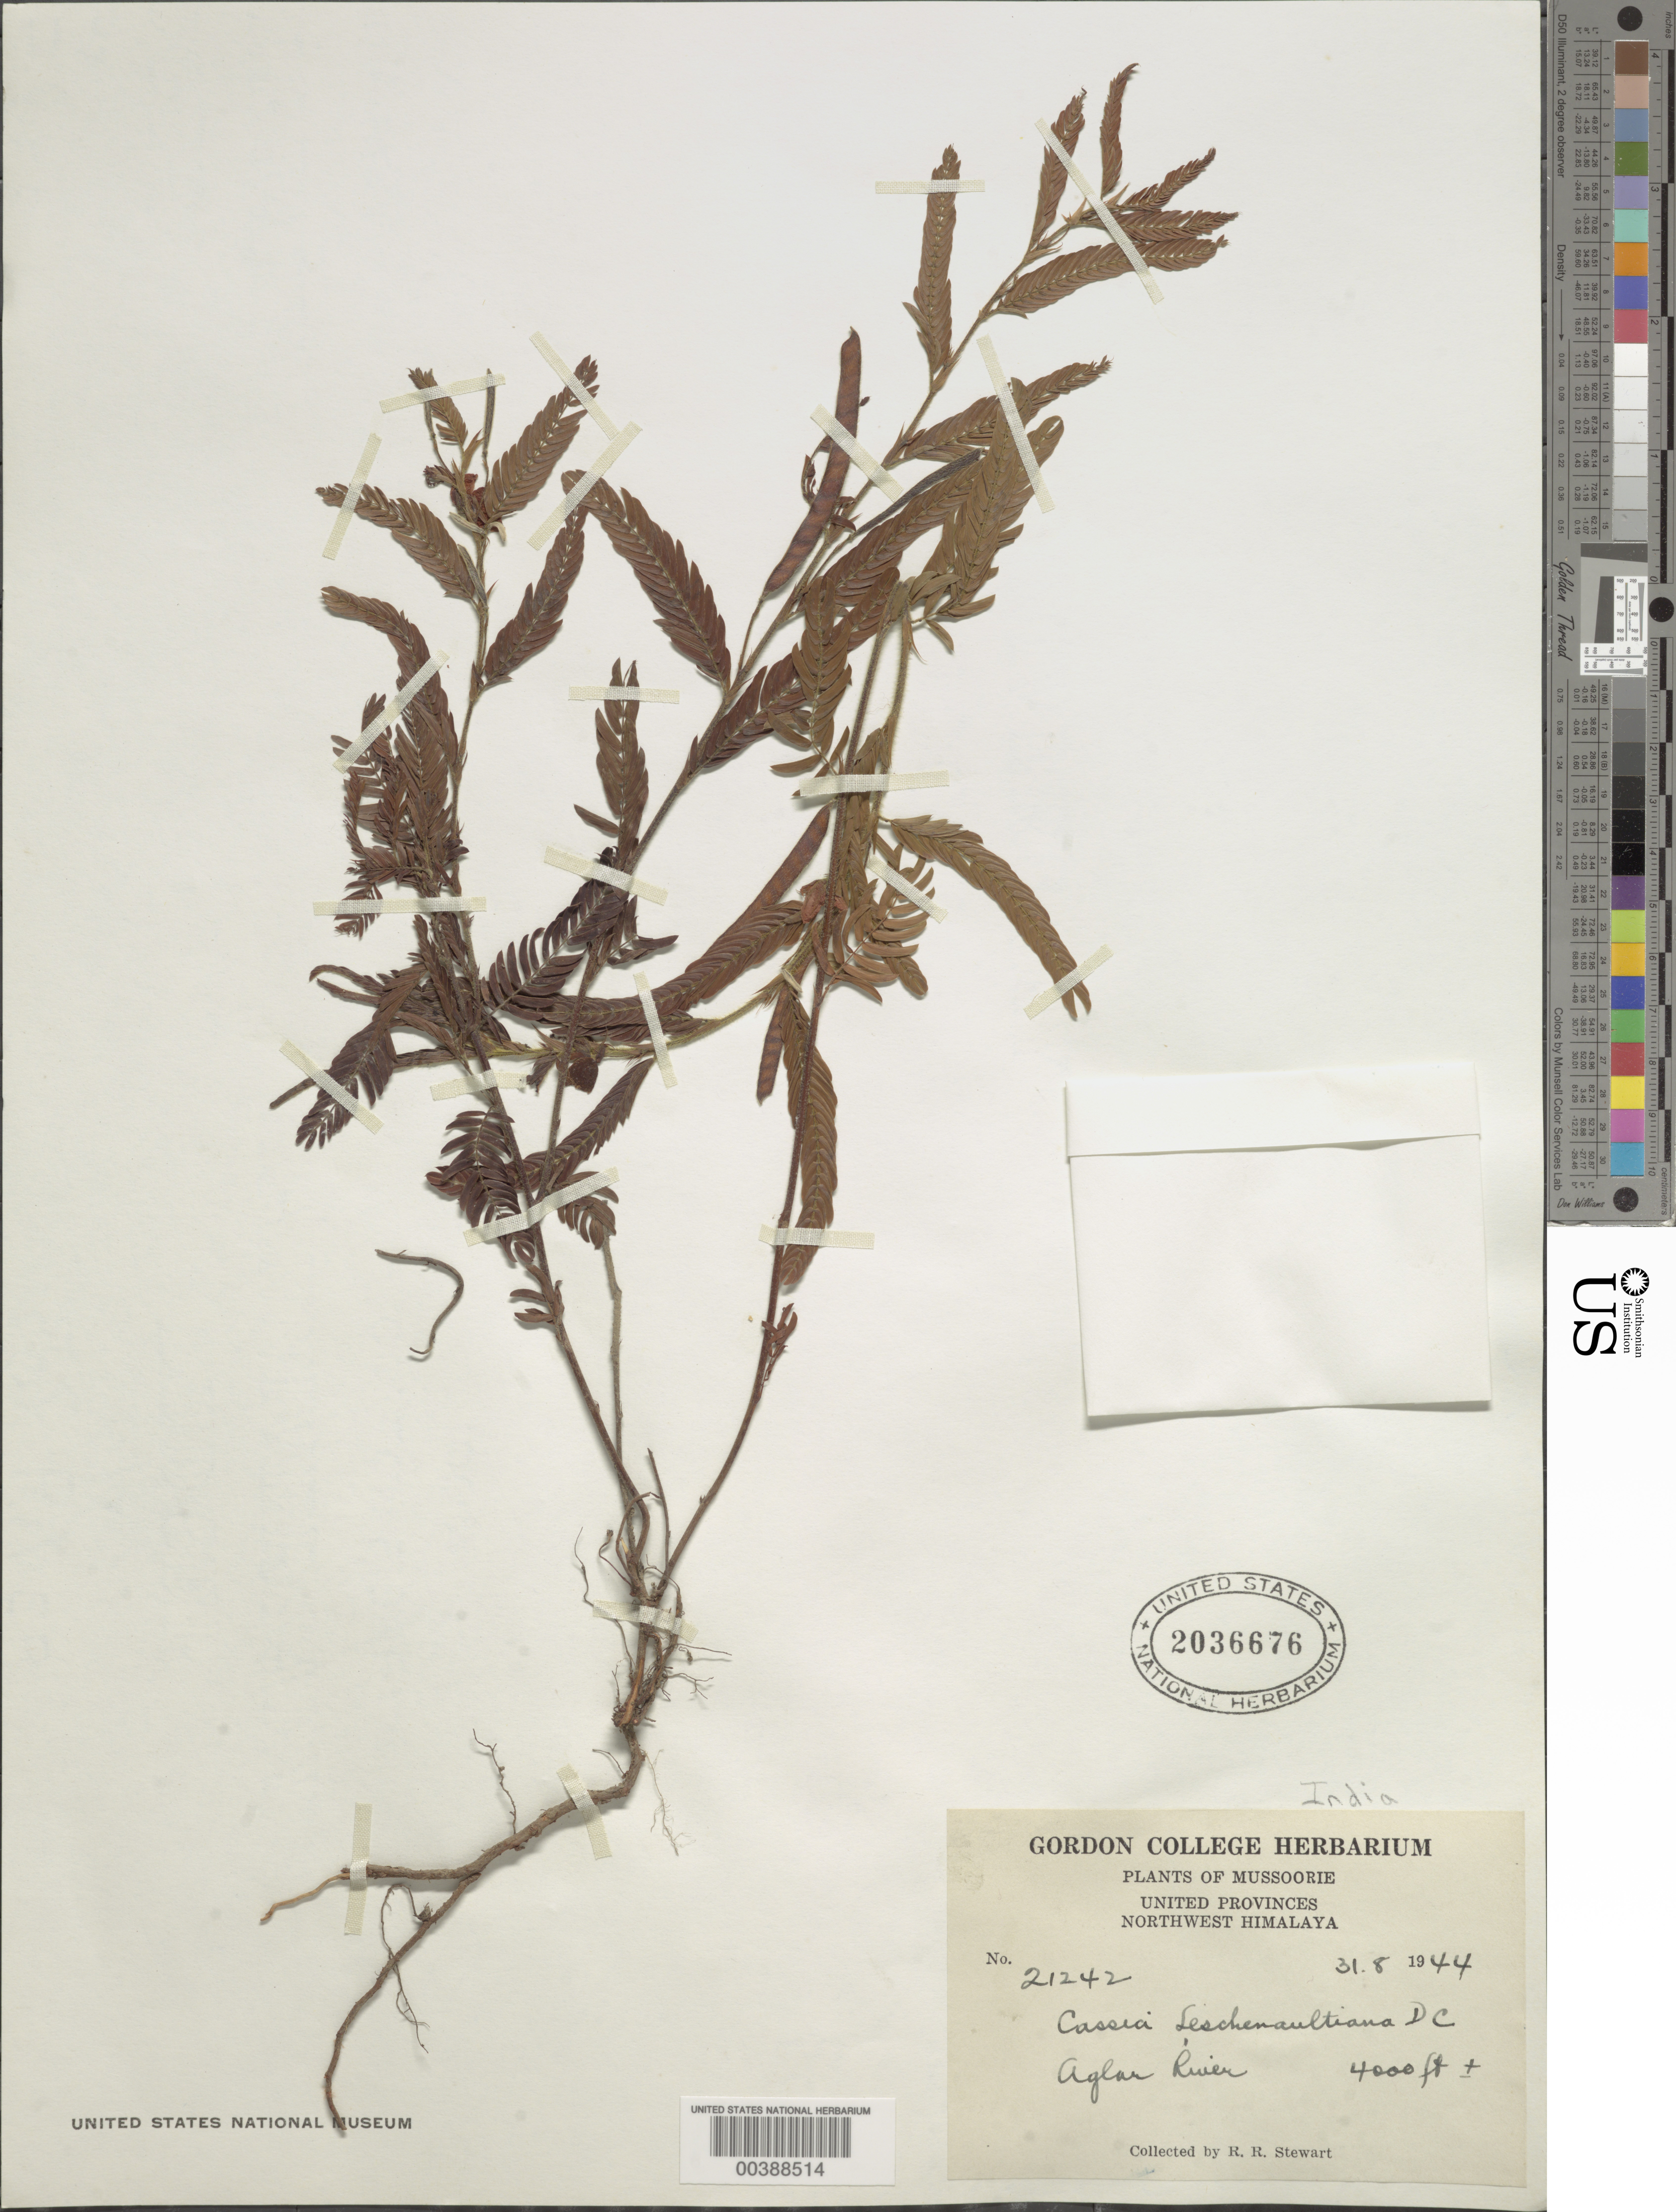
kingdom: Plantae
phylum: Tracheophyta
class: Magnoliopsida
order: Fabales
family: Fabaceae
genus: Chamaecrista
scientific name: Chamaecrista nictitans var. glabrata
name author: (Vogel) H.S. Irwin & Barneby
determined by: Strong, Mark T., (BOT), Smithsonian Institution - National Museum of Natural History (UNITED STATES)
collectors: R. R. Stewart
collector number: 21242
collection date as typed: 31 Aug 1944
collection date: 1944-08-31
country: India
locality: Mussoorie; aglar river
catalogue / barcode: US 2036676